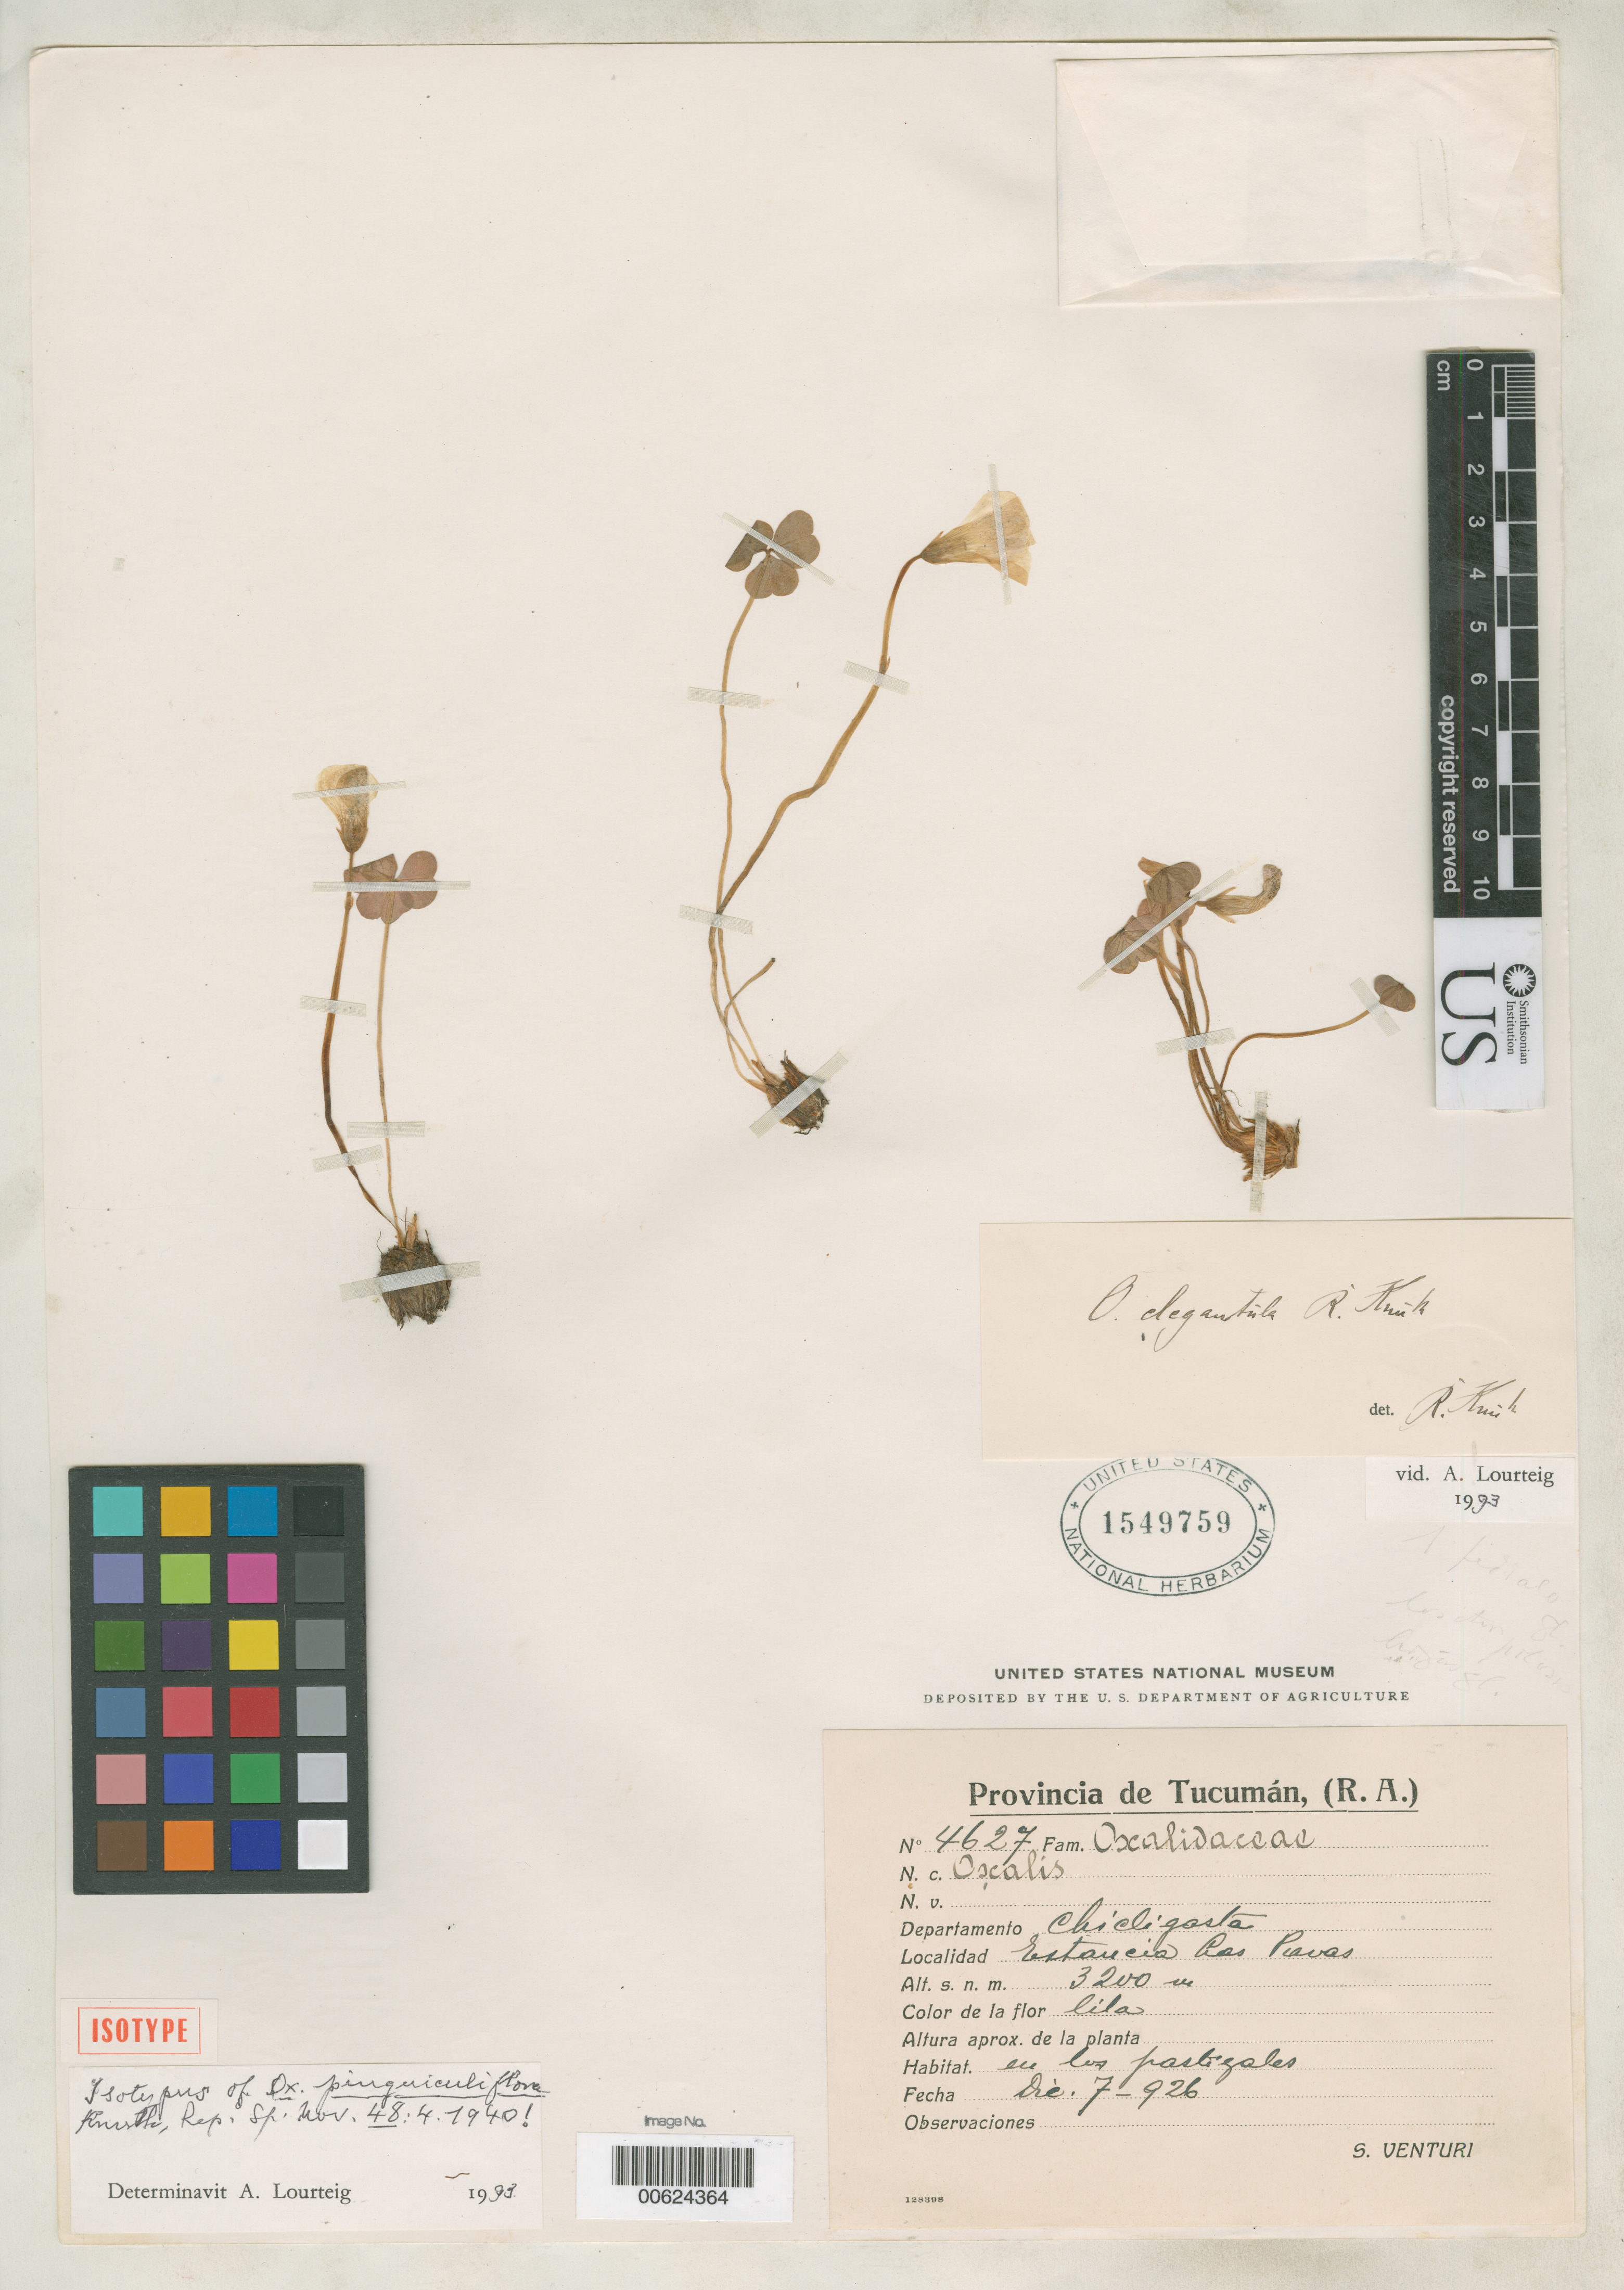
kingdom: Plantae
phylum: Tracheophyta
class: Magnoliopsida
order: Oxalidales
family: Oxalidaceae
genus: Oxalis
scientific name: Oxalis pinquiculiflora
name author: R. Knuth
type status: Isotype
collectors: S. Venturi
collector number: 4627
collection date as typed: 07 Dec 1926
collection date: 1926-12-07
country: Argentina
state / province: Tucumán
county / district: Chicligasta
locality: Estancia las Pavas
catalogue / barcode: US 1549759